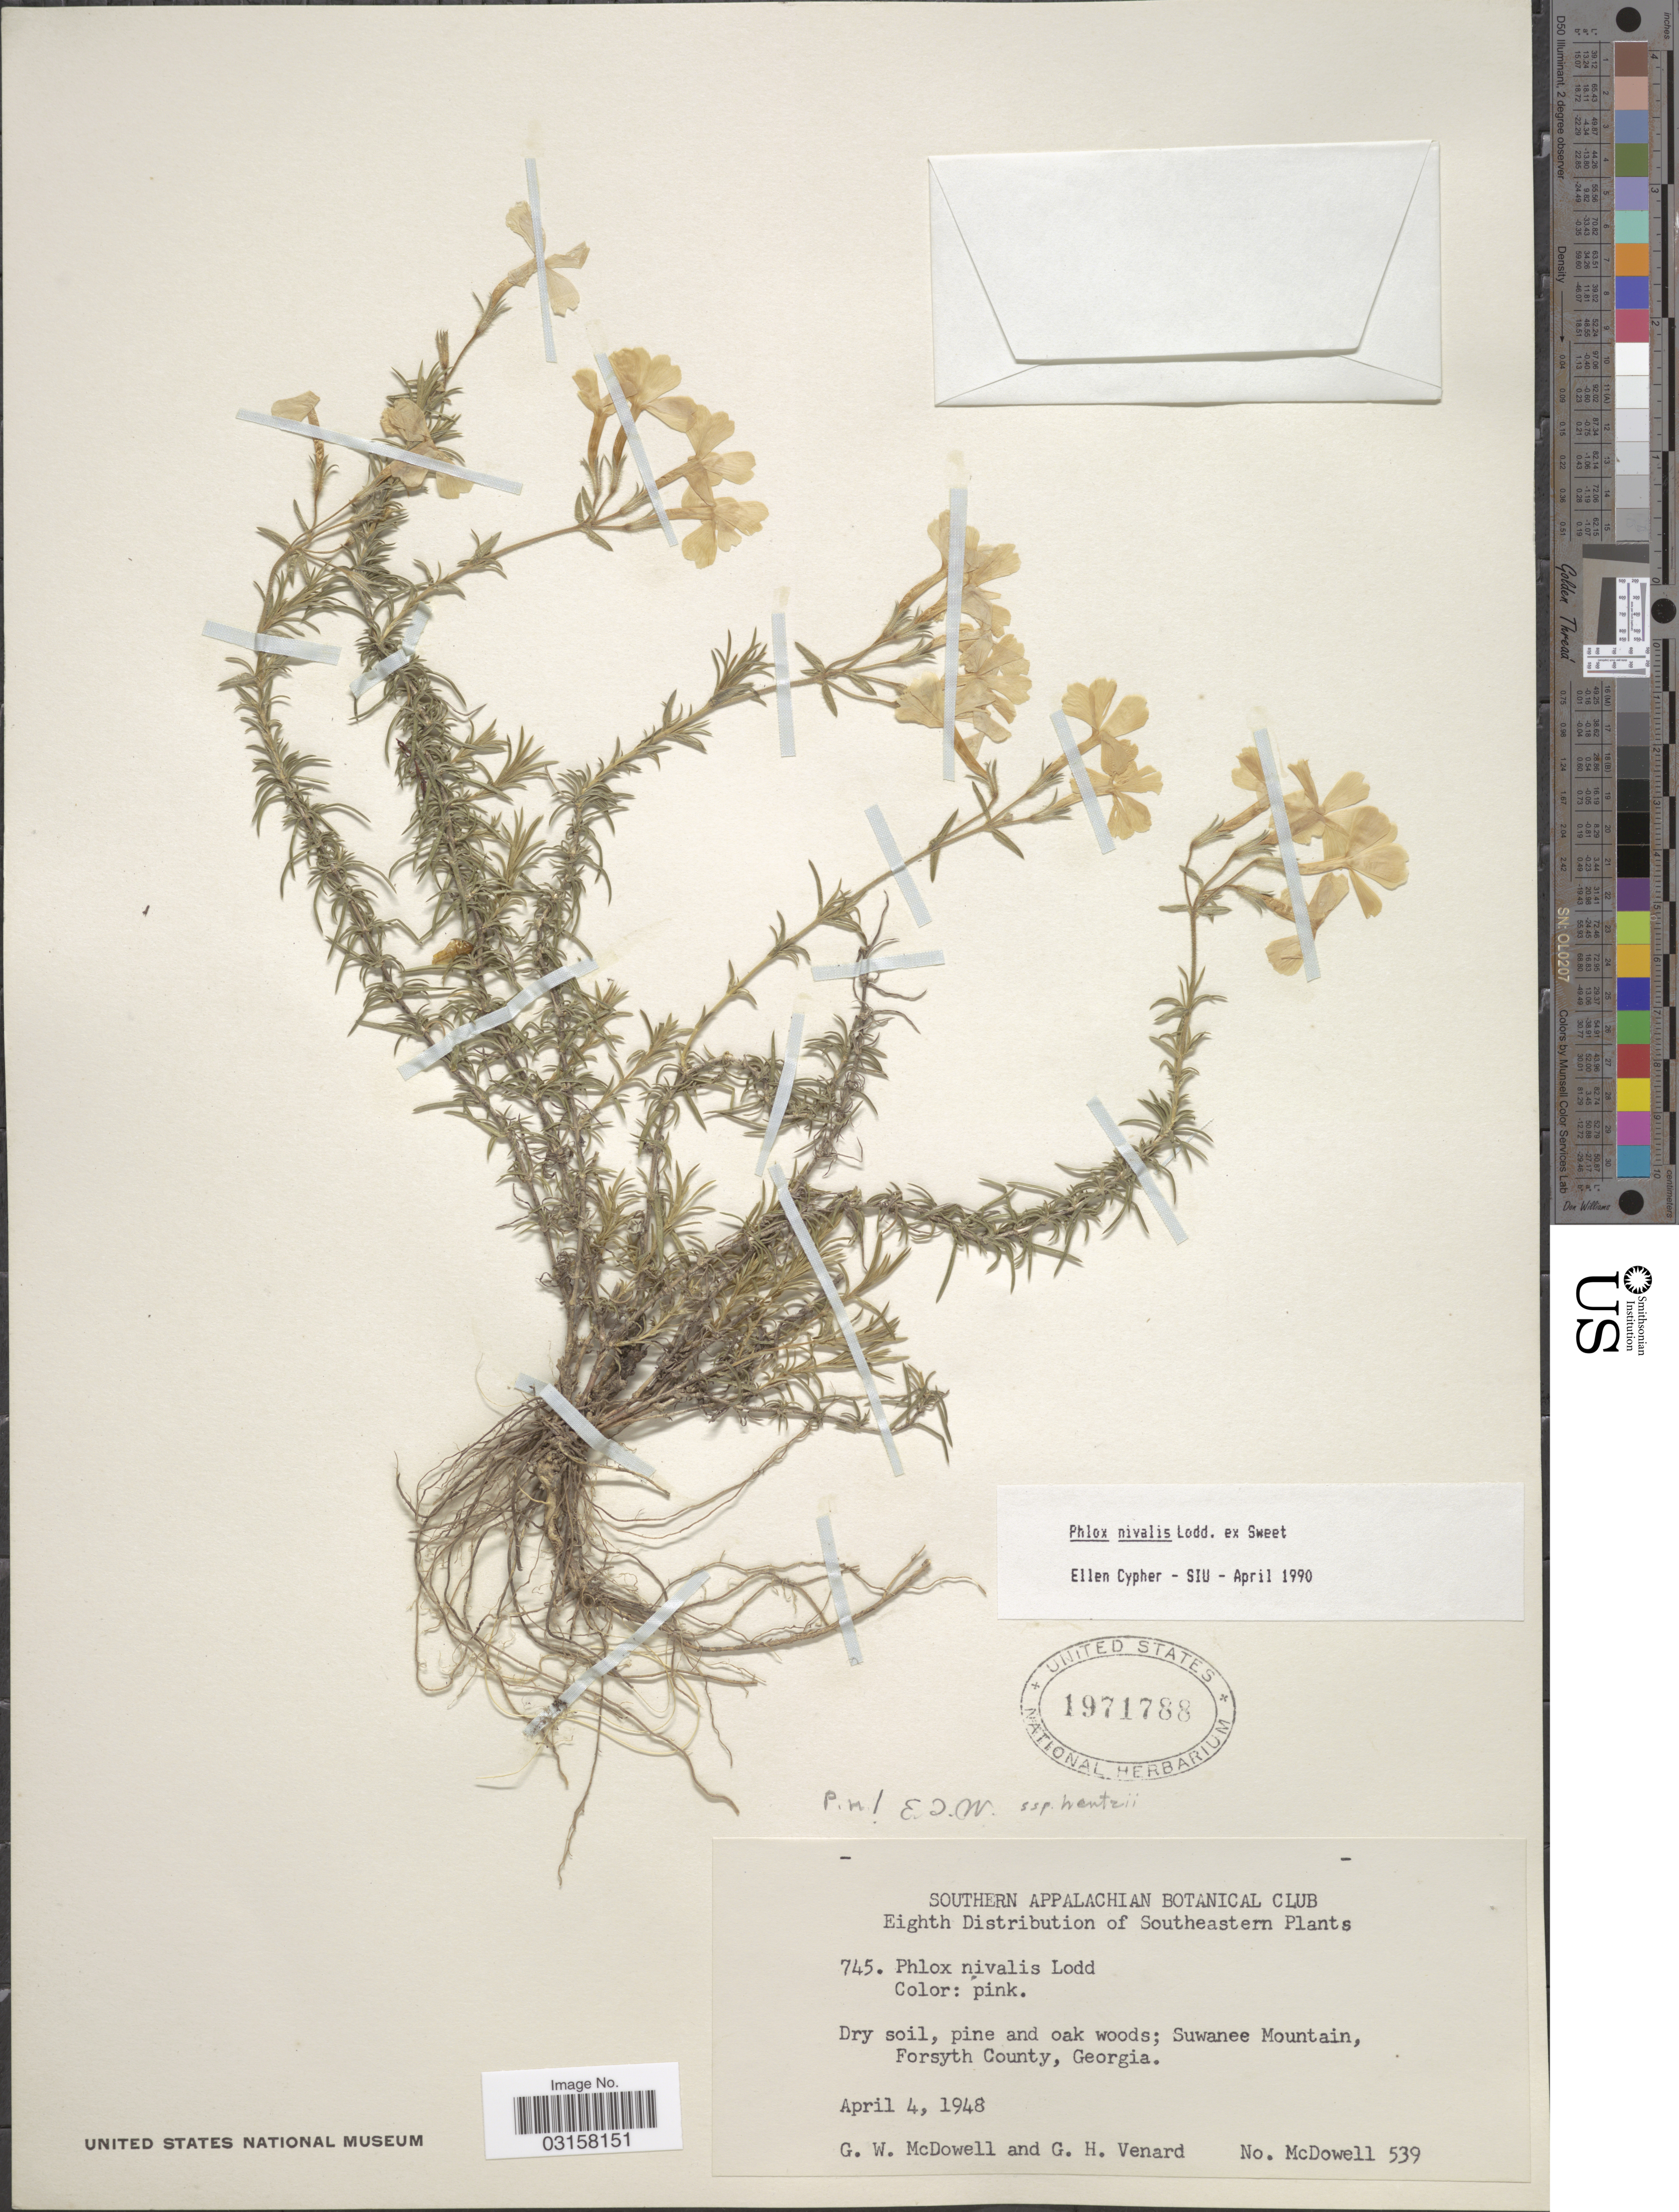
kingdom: Plantae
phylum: Tracheophyta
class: Magnoliopsida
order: Ericales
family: Polemoniaceae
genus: Phlox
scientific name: Phlox nivalis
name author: Lodd. ex Sweet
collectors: G. McDowell & G. Venard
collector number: McDowell 539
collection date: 1948-04-04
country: United States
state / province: Georgia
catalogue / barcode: US 1971788